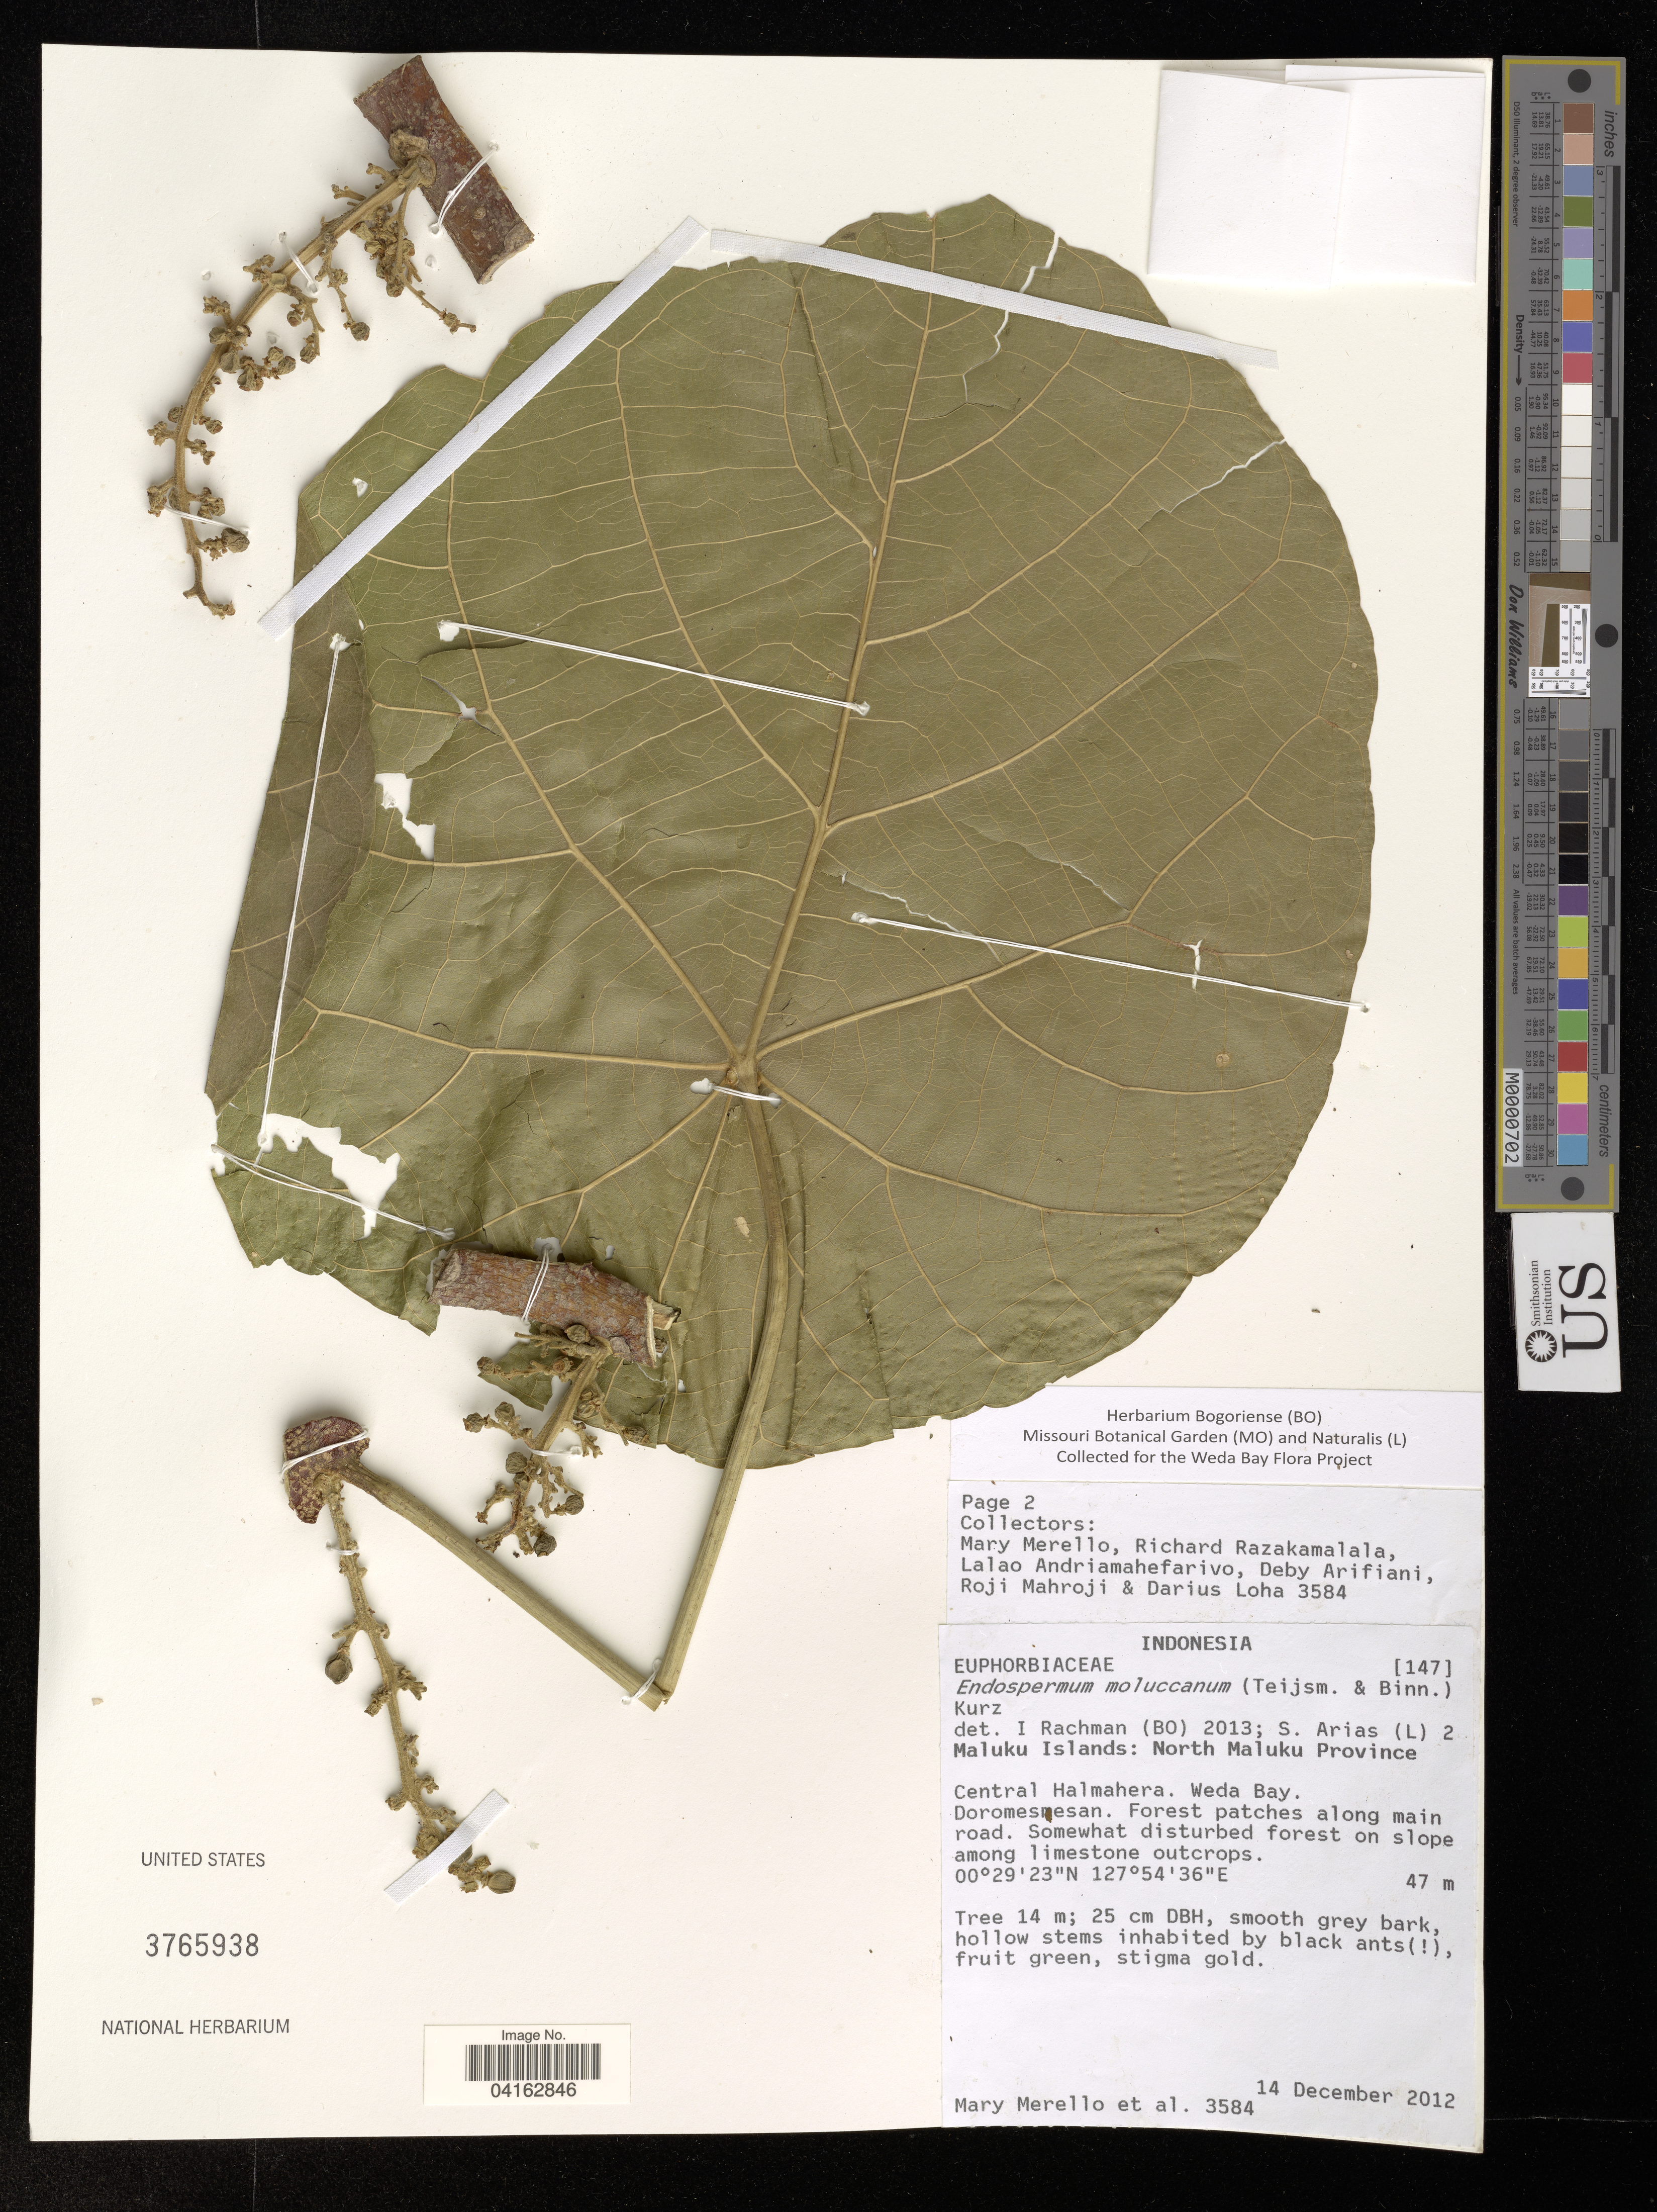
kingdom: Plantae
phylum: Tracheophyta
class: Magnoliopsida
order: Malpighiales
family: Euphorbiaceae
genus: Endospermum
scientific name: Endospermum moluccanum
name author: (Teijsm. & Binn.) Kurz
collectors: M. Merello, R. Razakamalala, L. Andriamahefarivo, D. Arifiani & et al.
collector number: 3584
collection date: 2012-12-14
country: Indonesia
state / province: Maluku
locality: Maluku Islands. Weda Bay. Doromesmesan. Forest patches along main road.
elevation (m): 47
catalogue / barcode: US 3765938